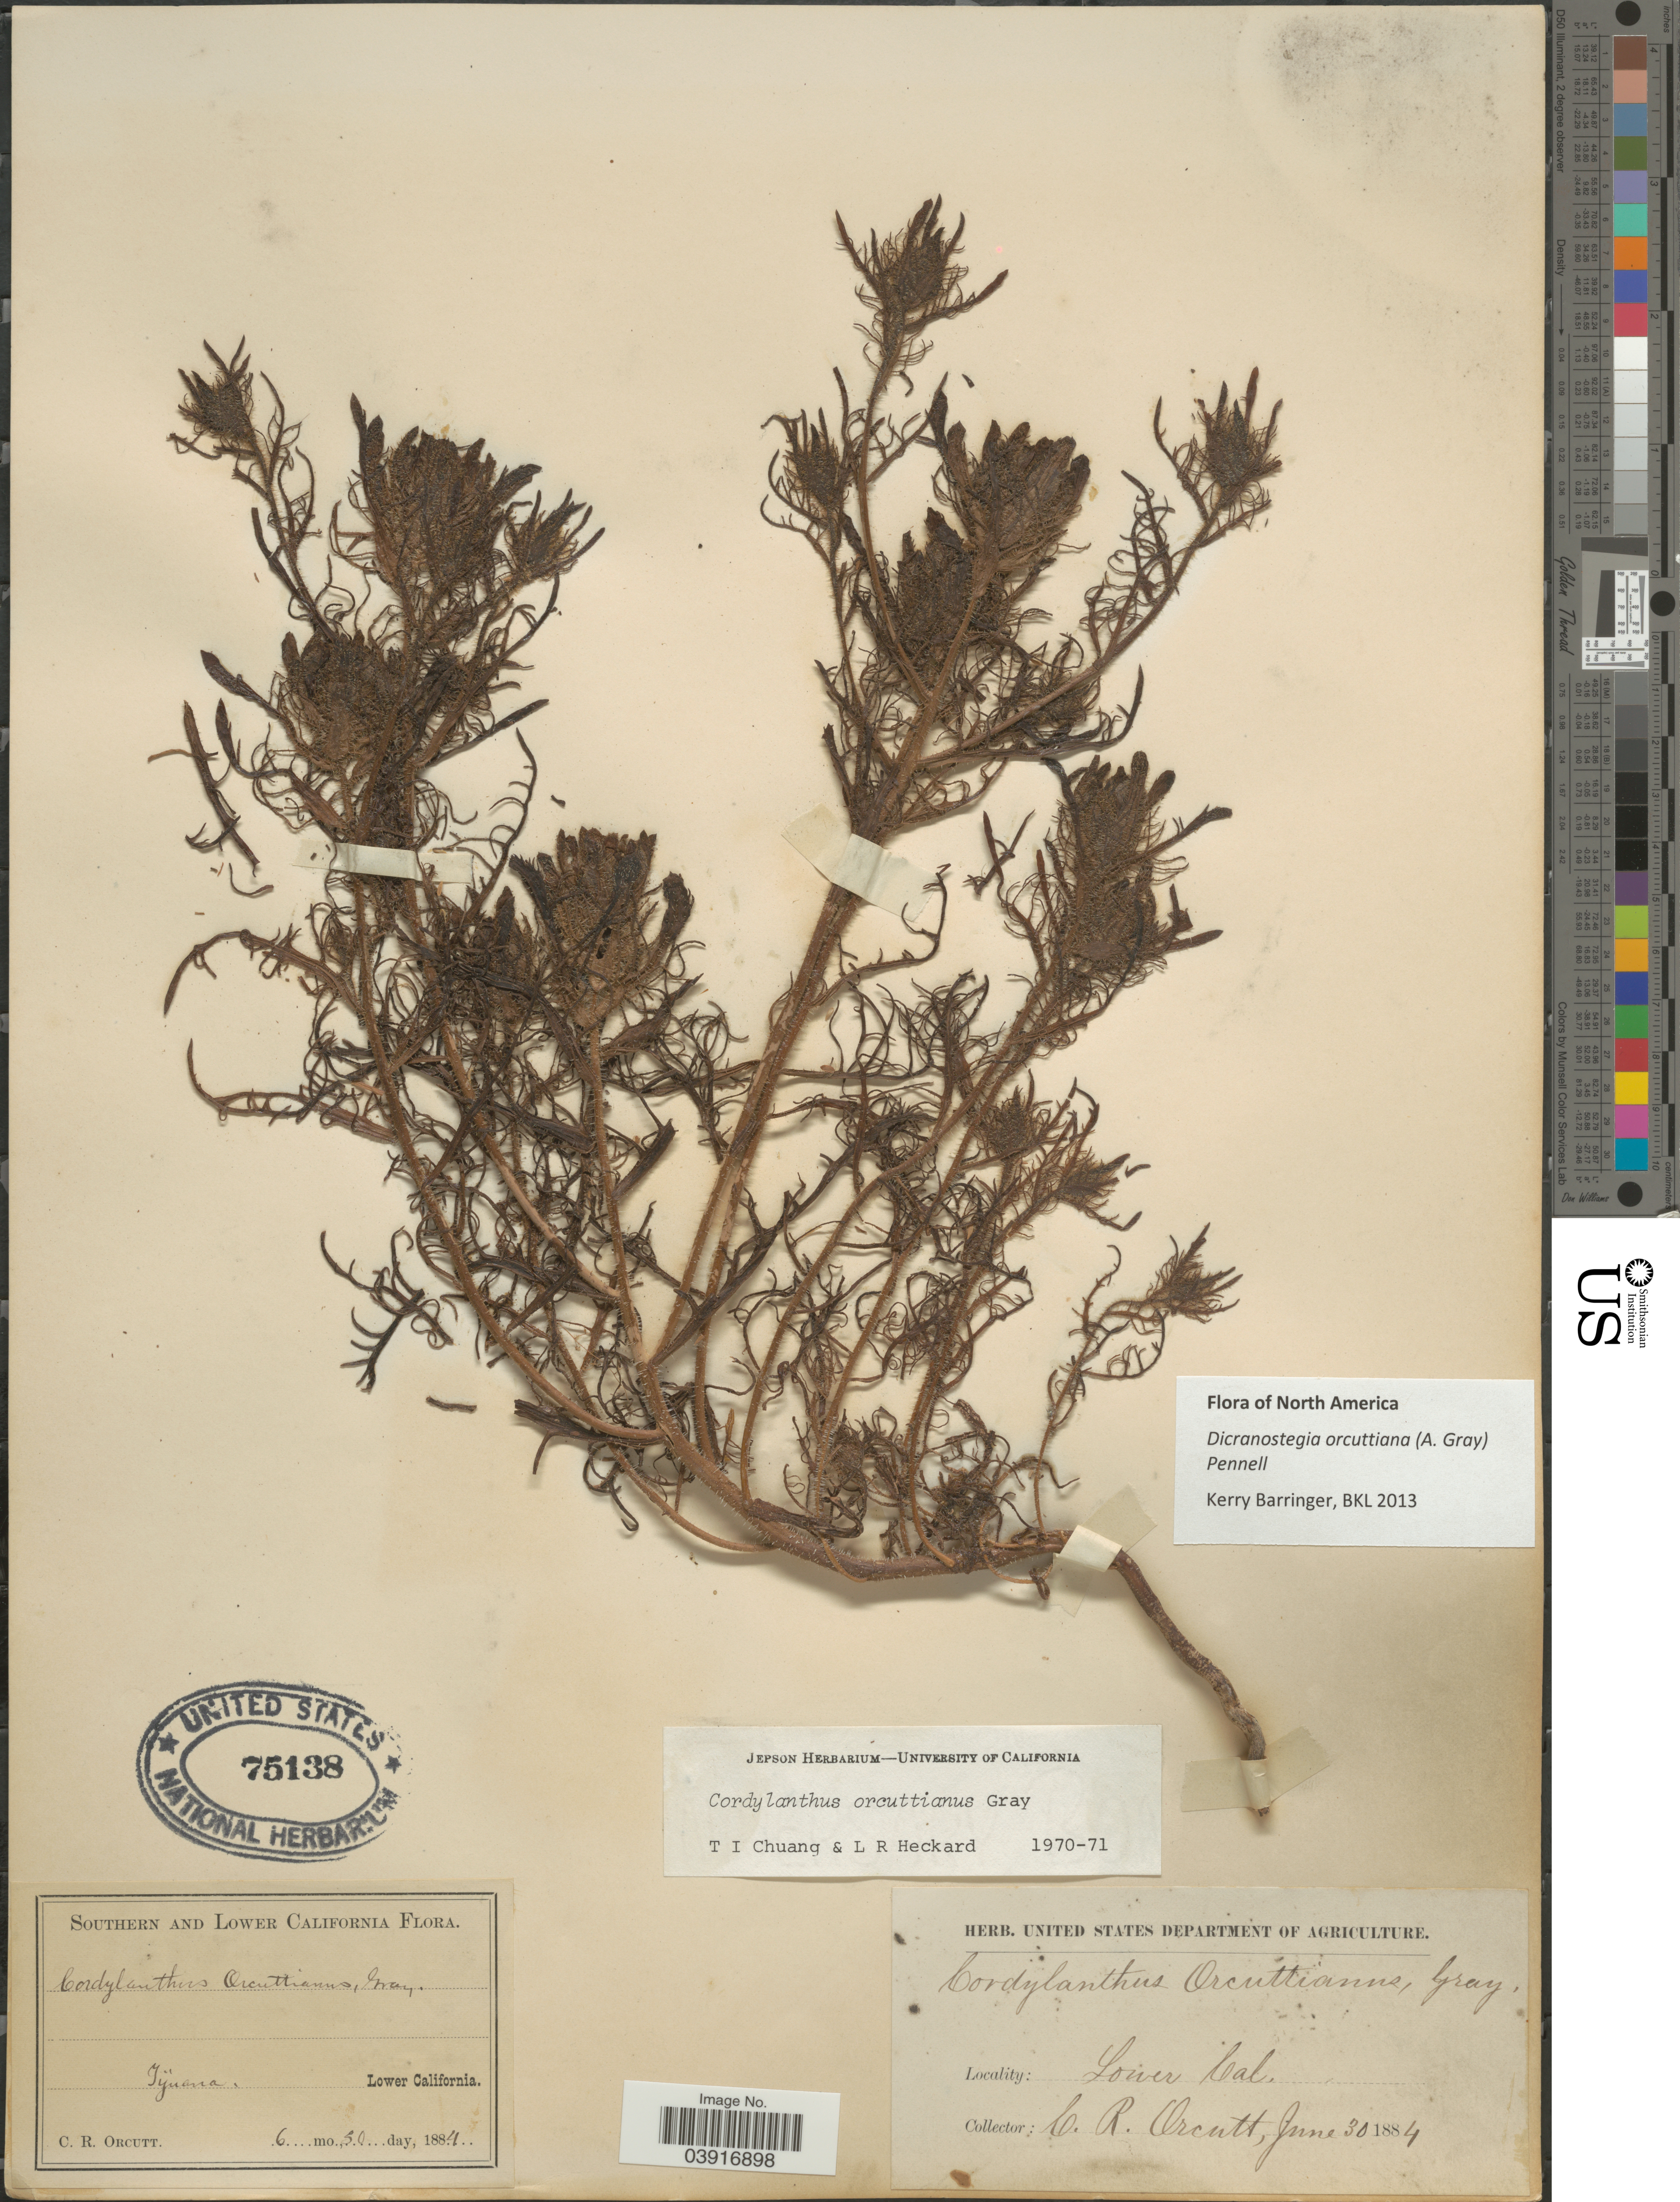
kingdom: Plantae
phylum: Tracheophyta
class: Magnoliopsida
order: Lamiales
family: Orobanchaceae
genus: Dicranostegia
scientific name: Dicranostegia orcuttiana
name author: (A. Gray) Pennell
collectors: C. R. Orcutt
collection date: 1884-06-30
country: Mexico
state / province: Baja California Norte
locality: Tijuana, Lower California.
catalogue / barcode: US 75138